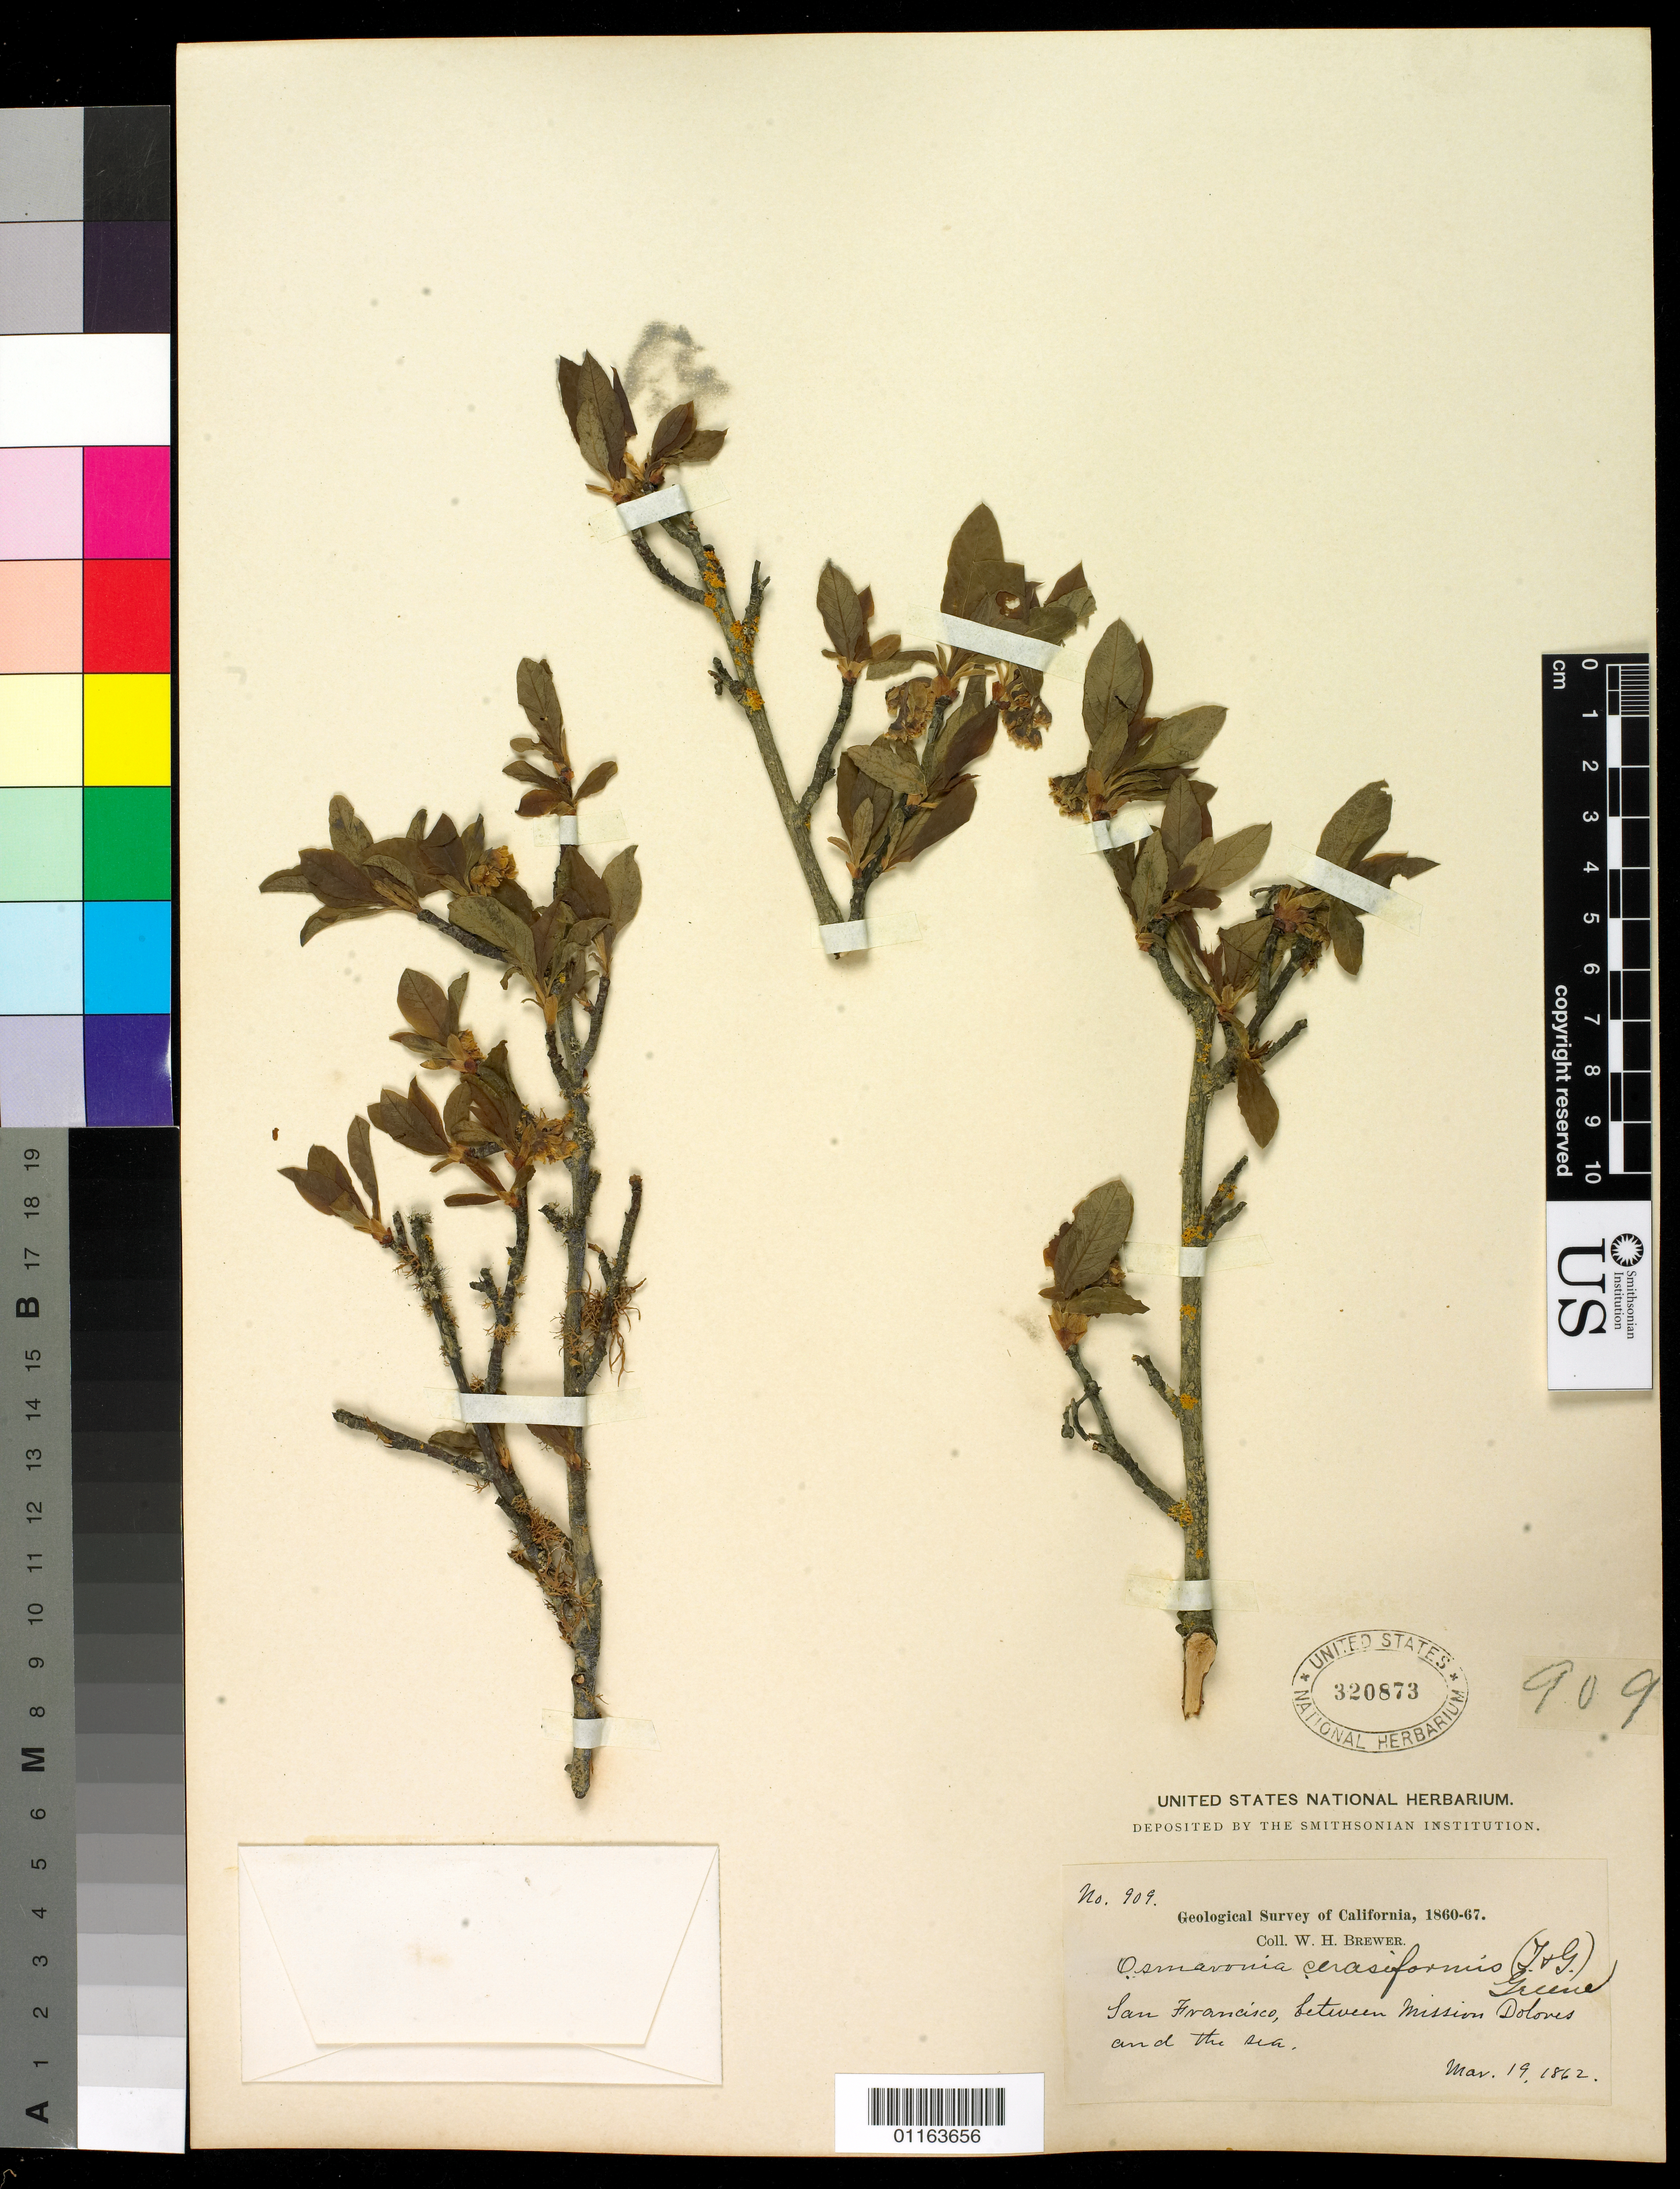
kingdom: Plantae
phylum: Tracheophyta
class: Magnoliopsida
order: Rosales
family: Rosaceae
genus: Oemleria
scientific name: Oemleria cerasiformis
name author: (Torr. & A. Gray ex Hook. & Arn.) J.W. Landon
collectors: W. H. Brewer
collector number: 909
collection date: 1862-03-28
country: United States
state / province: California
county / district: Marin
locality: Summit of Mount Tamalpais.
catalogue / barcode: US 320873